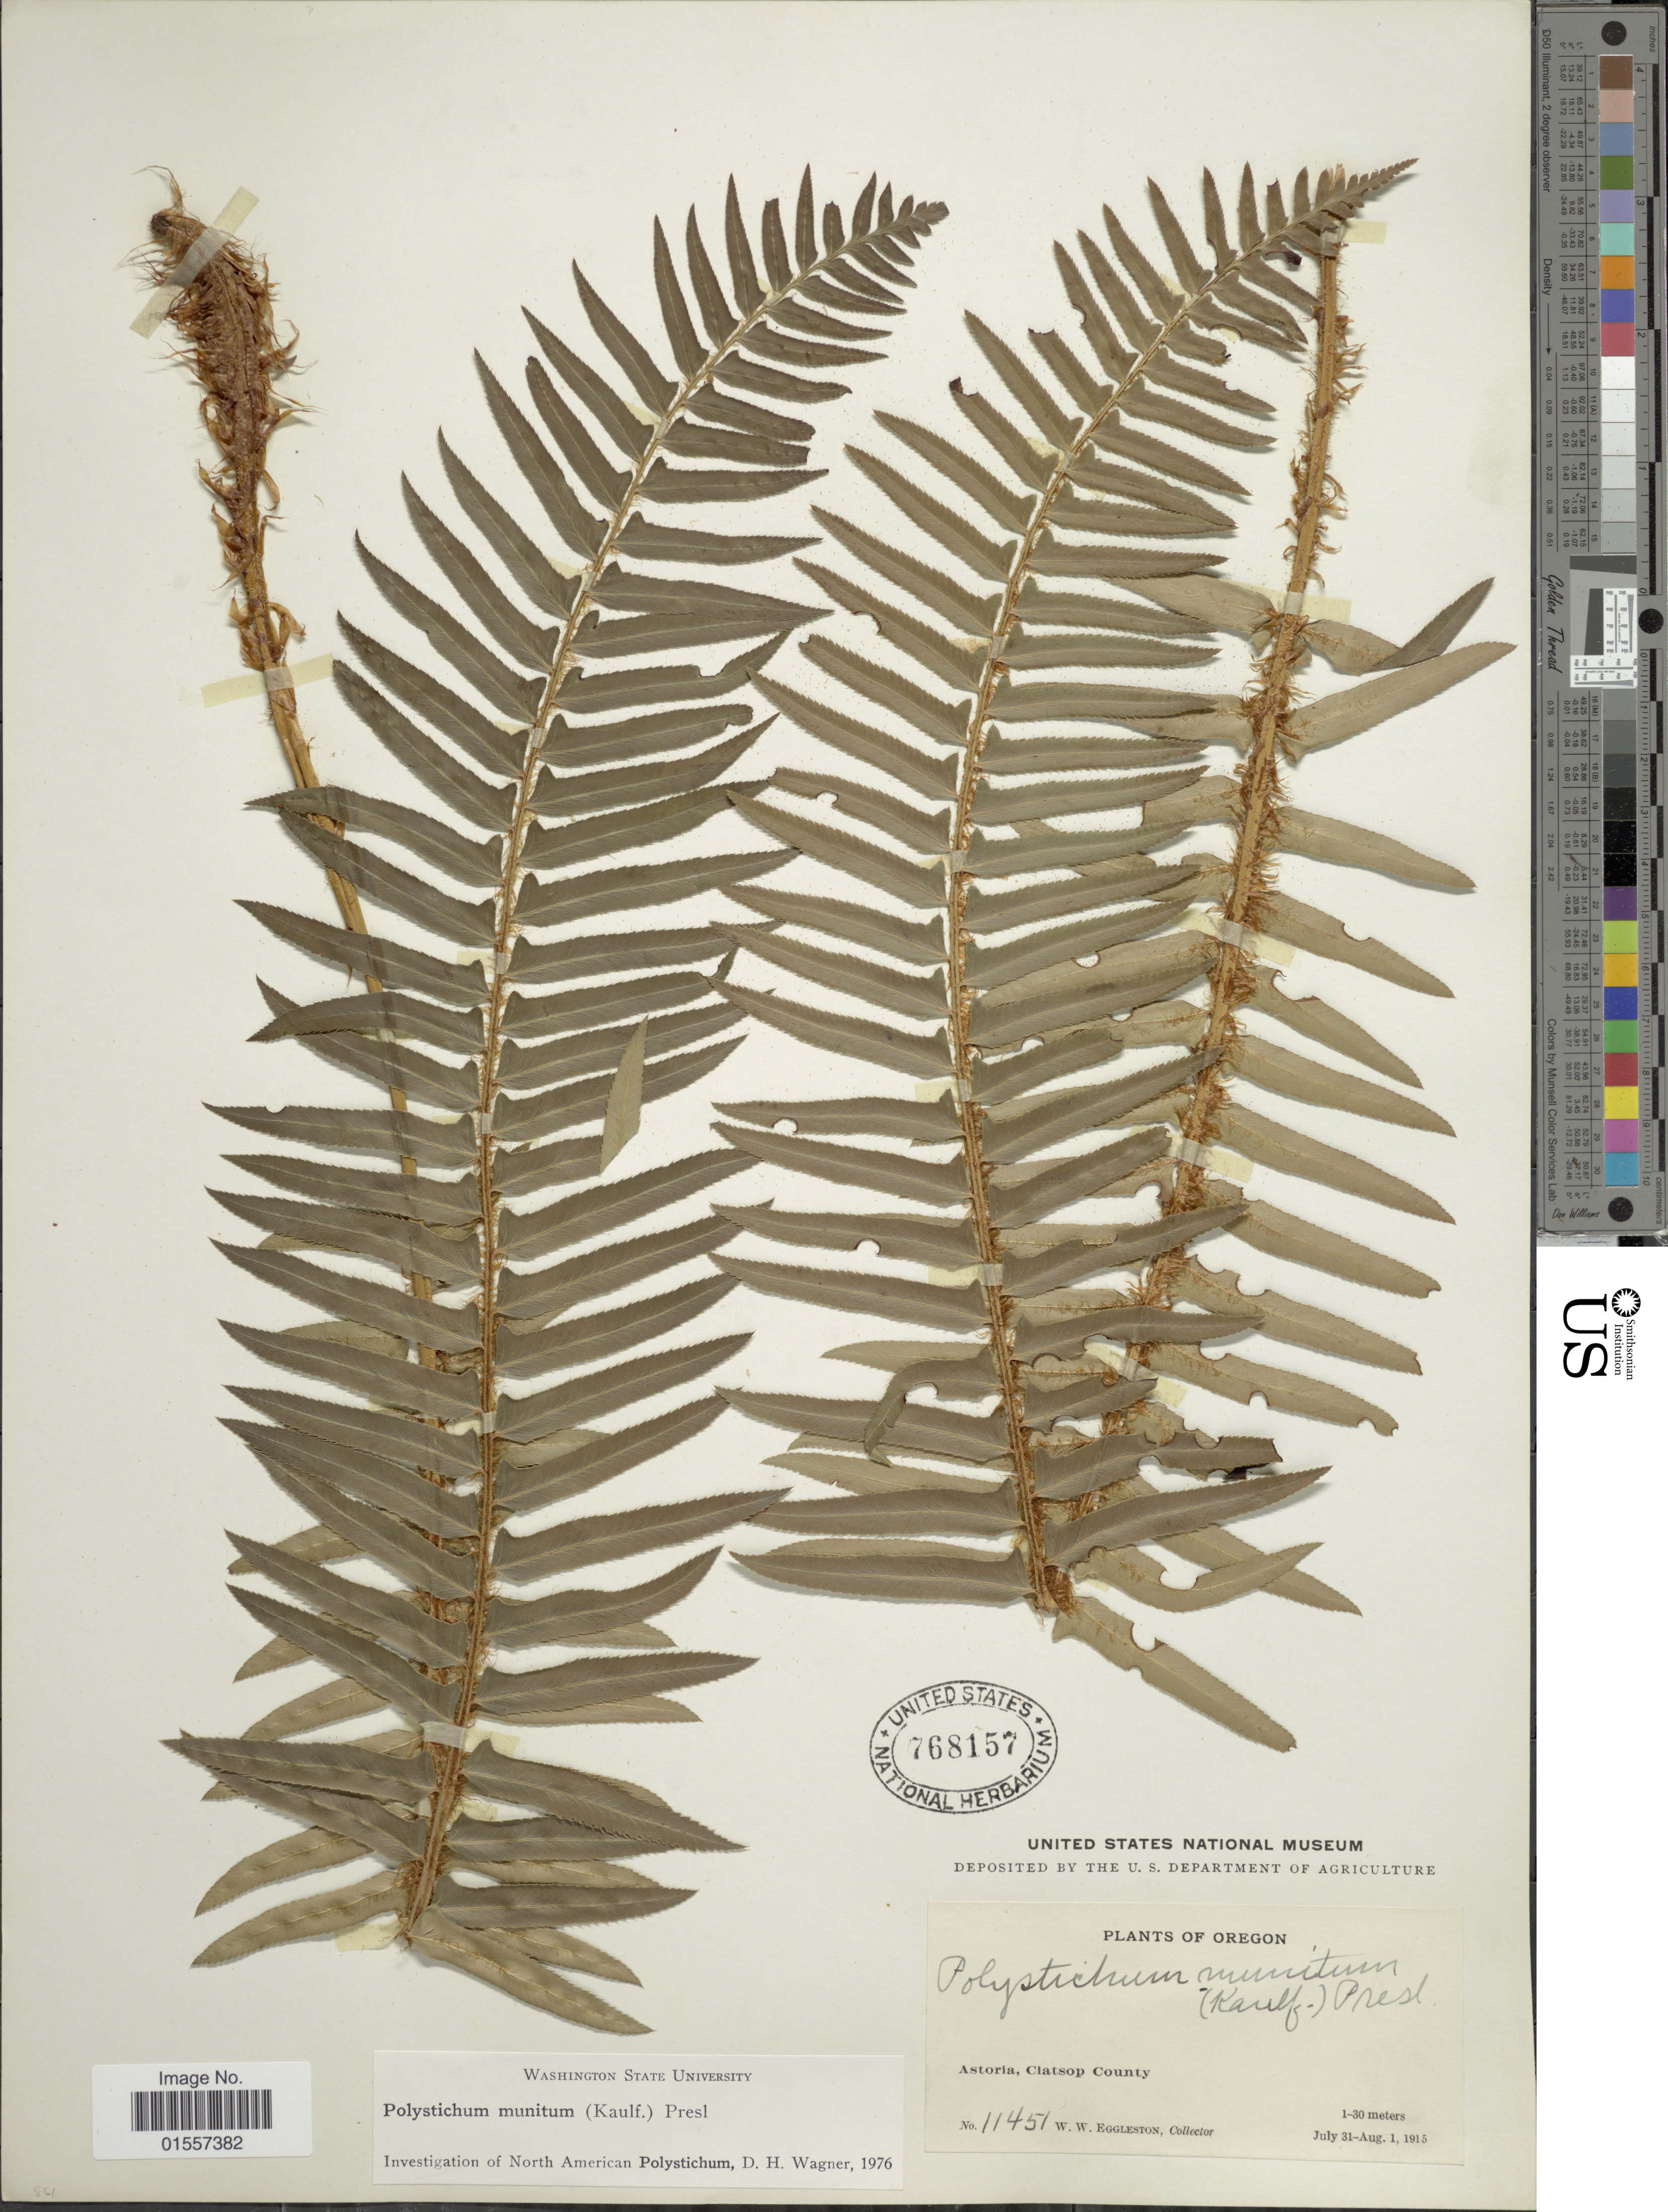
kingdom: Plantae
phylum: Tracheophyta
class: Polypodiopsida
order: Polypodiales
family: Dryopteridaceae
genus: Polystichum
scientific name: Polystichum munitum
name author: (Kaulf.) C. Presl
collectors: W. W. Eggleston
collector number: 11451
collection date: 1915-07-31/1915-08-01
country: United States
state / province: Oregon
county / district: Clatsop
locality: Oregon, Astoria, Clatsop County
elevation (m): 1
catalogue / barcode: US 768157